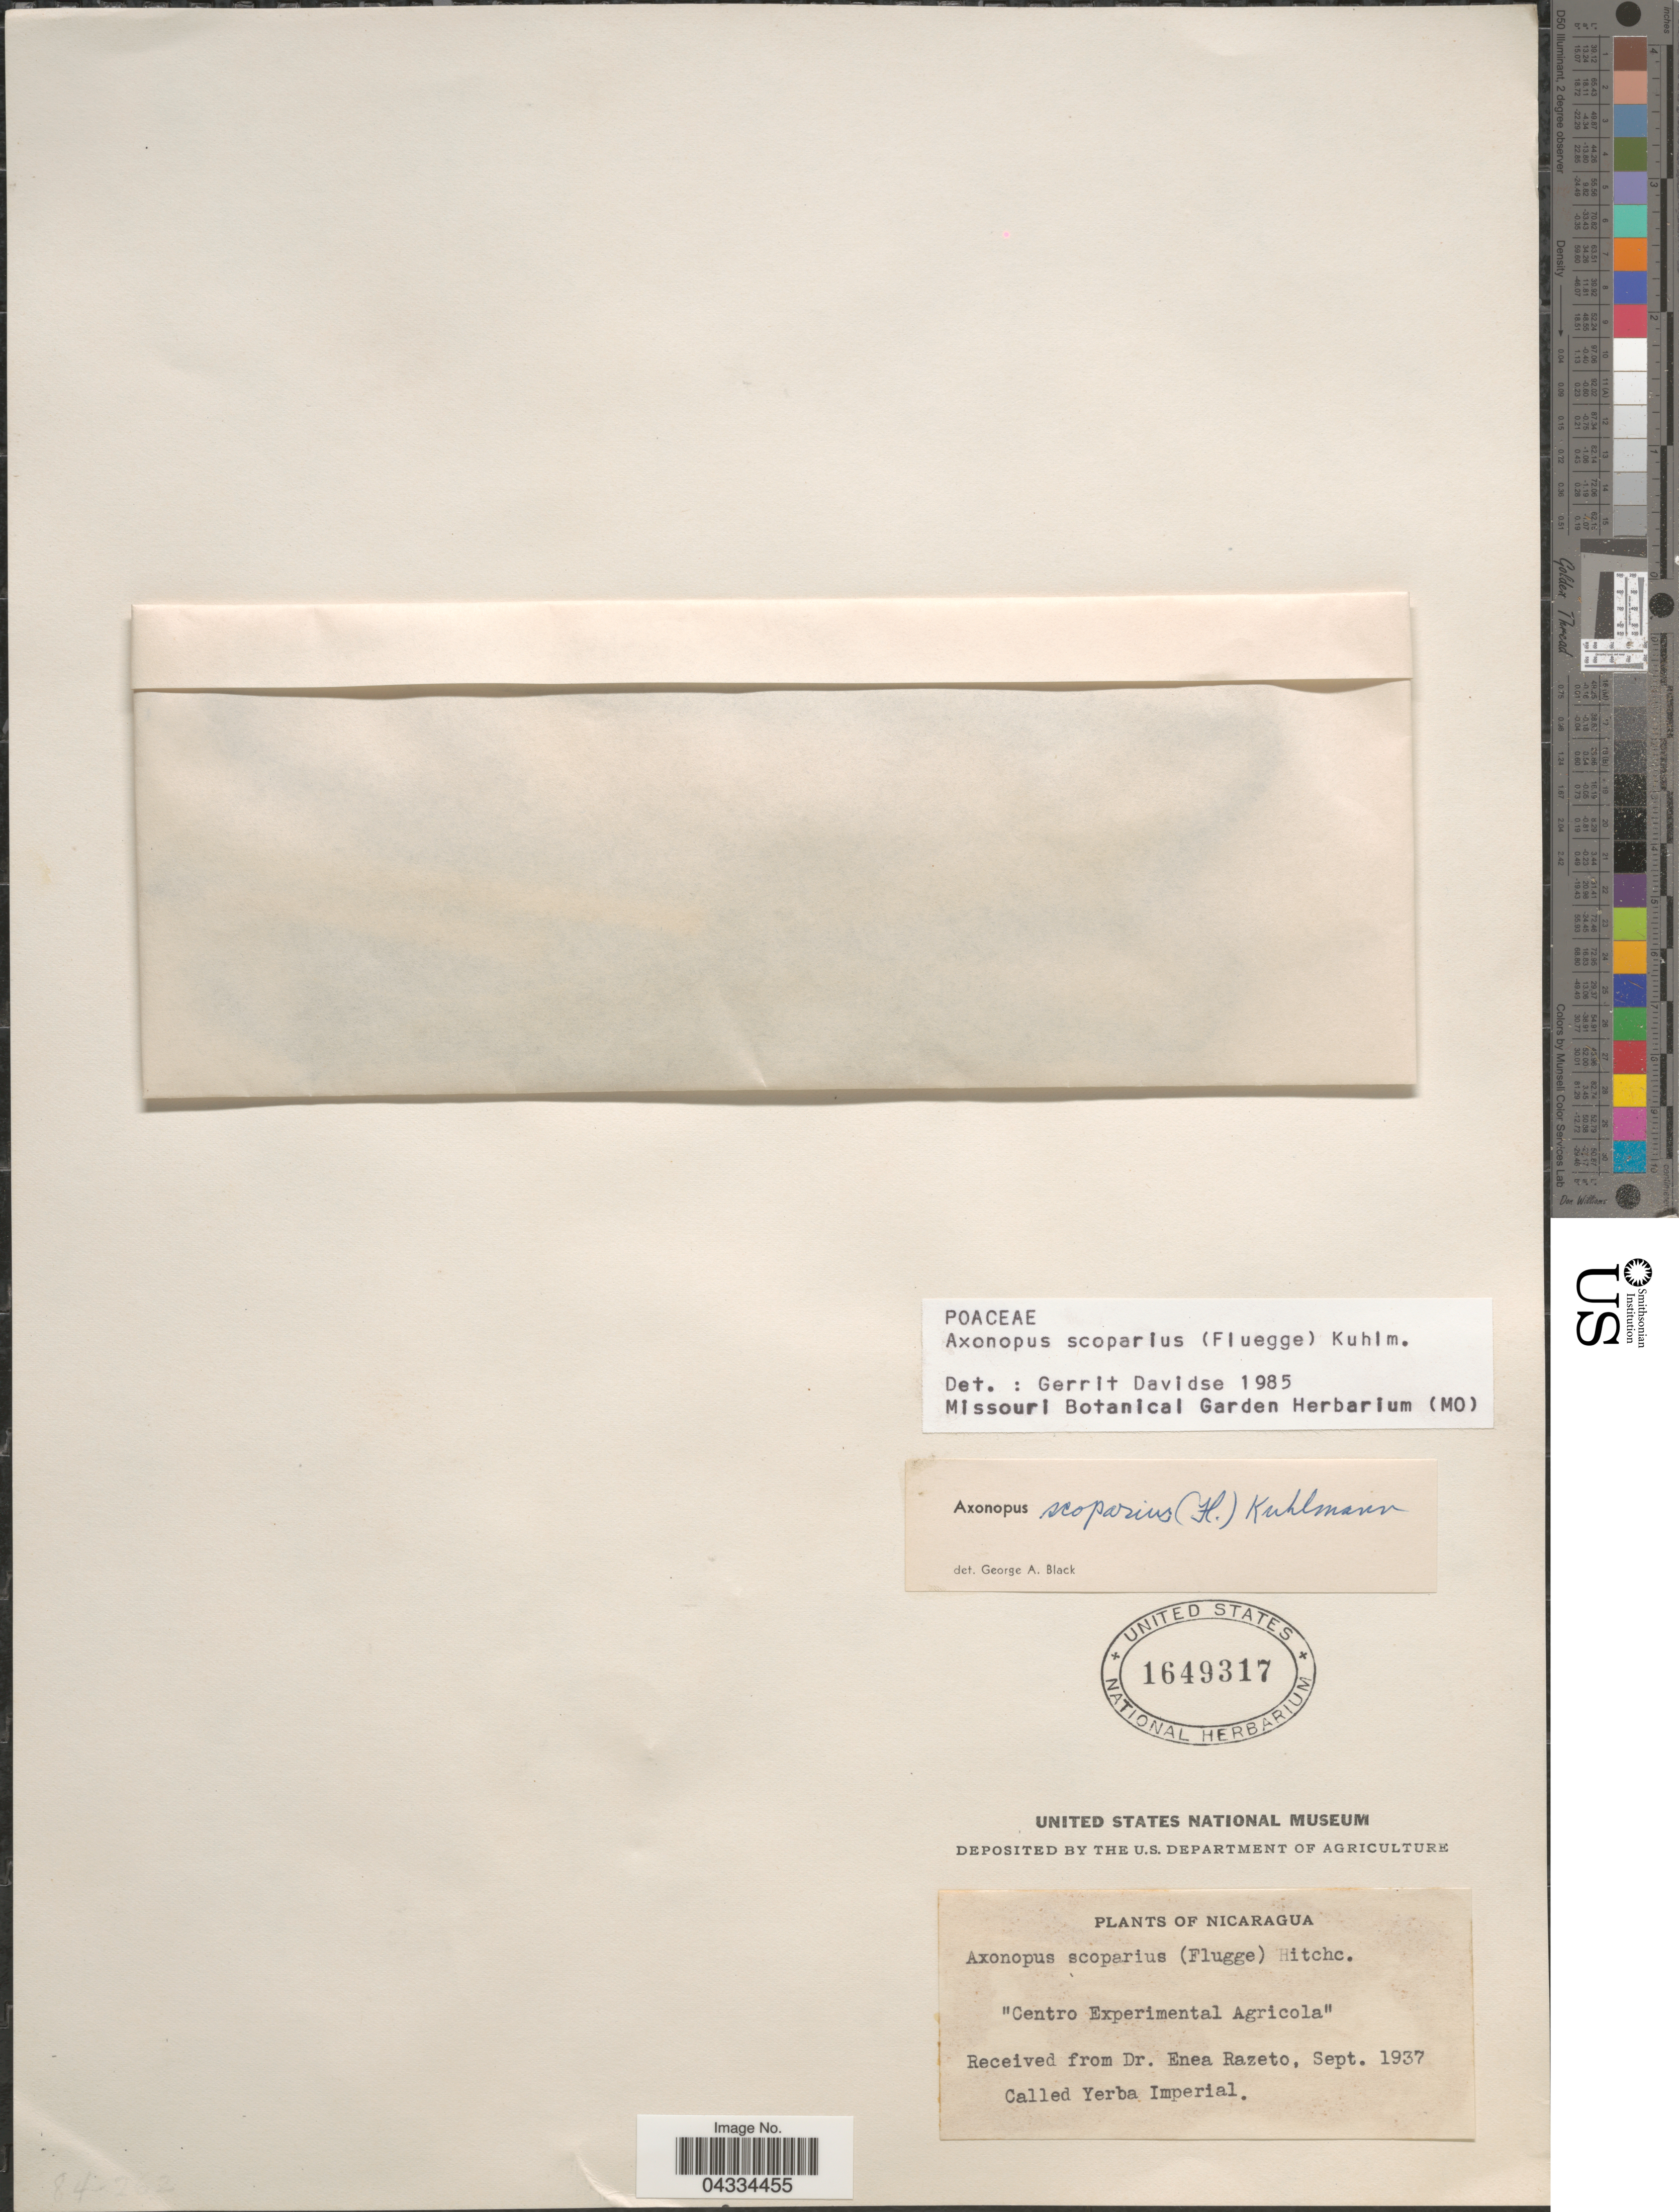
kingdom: Plantae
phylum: Tracheophyta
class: Liliopsida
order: Poales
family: Poaceae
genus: Axonopus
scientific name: Axonopus scoparius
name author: (Flüggé) Kuhlm.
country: Nicaragua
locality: Centro Experimental Agricola.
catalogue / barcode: US 1649317